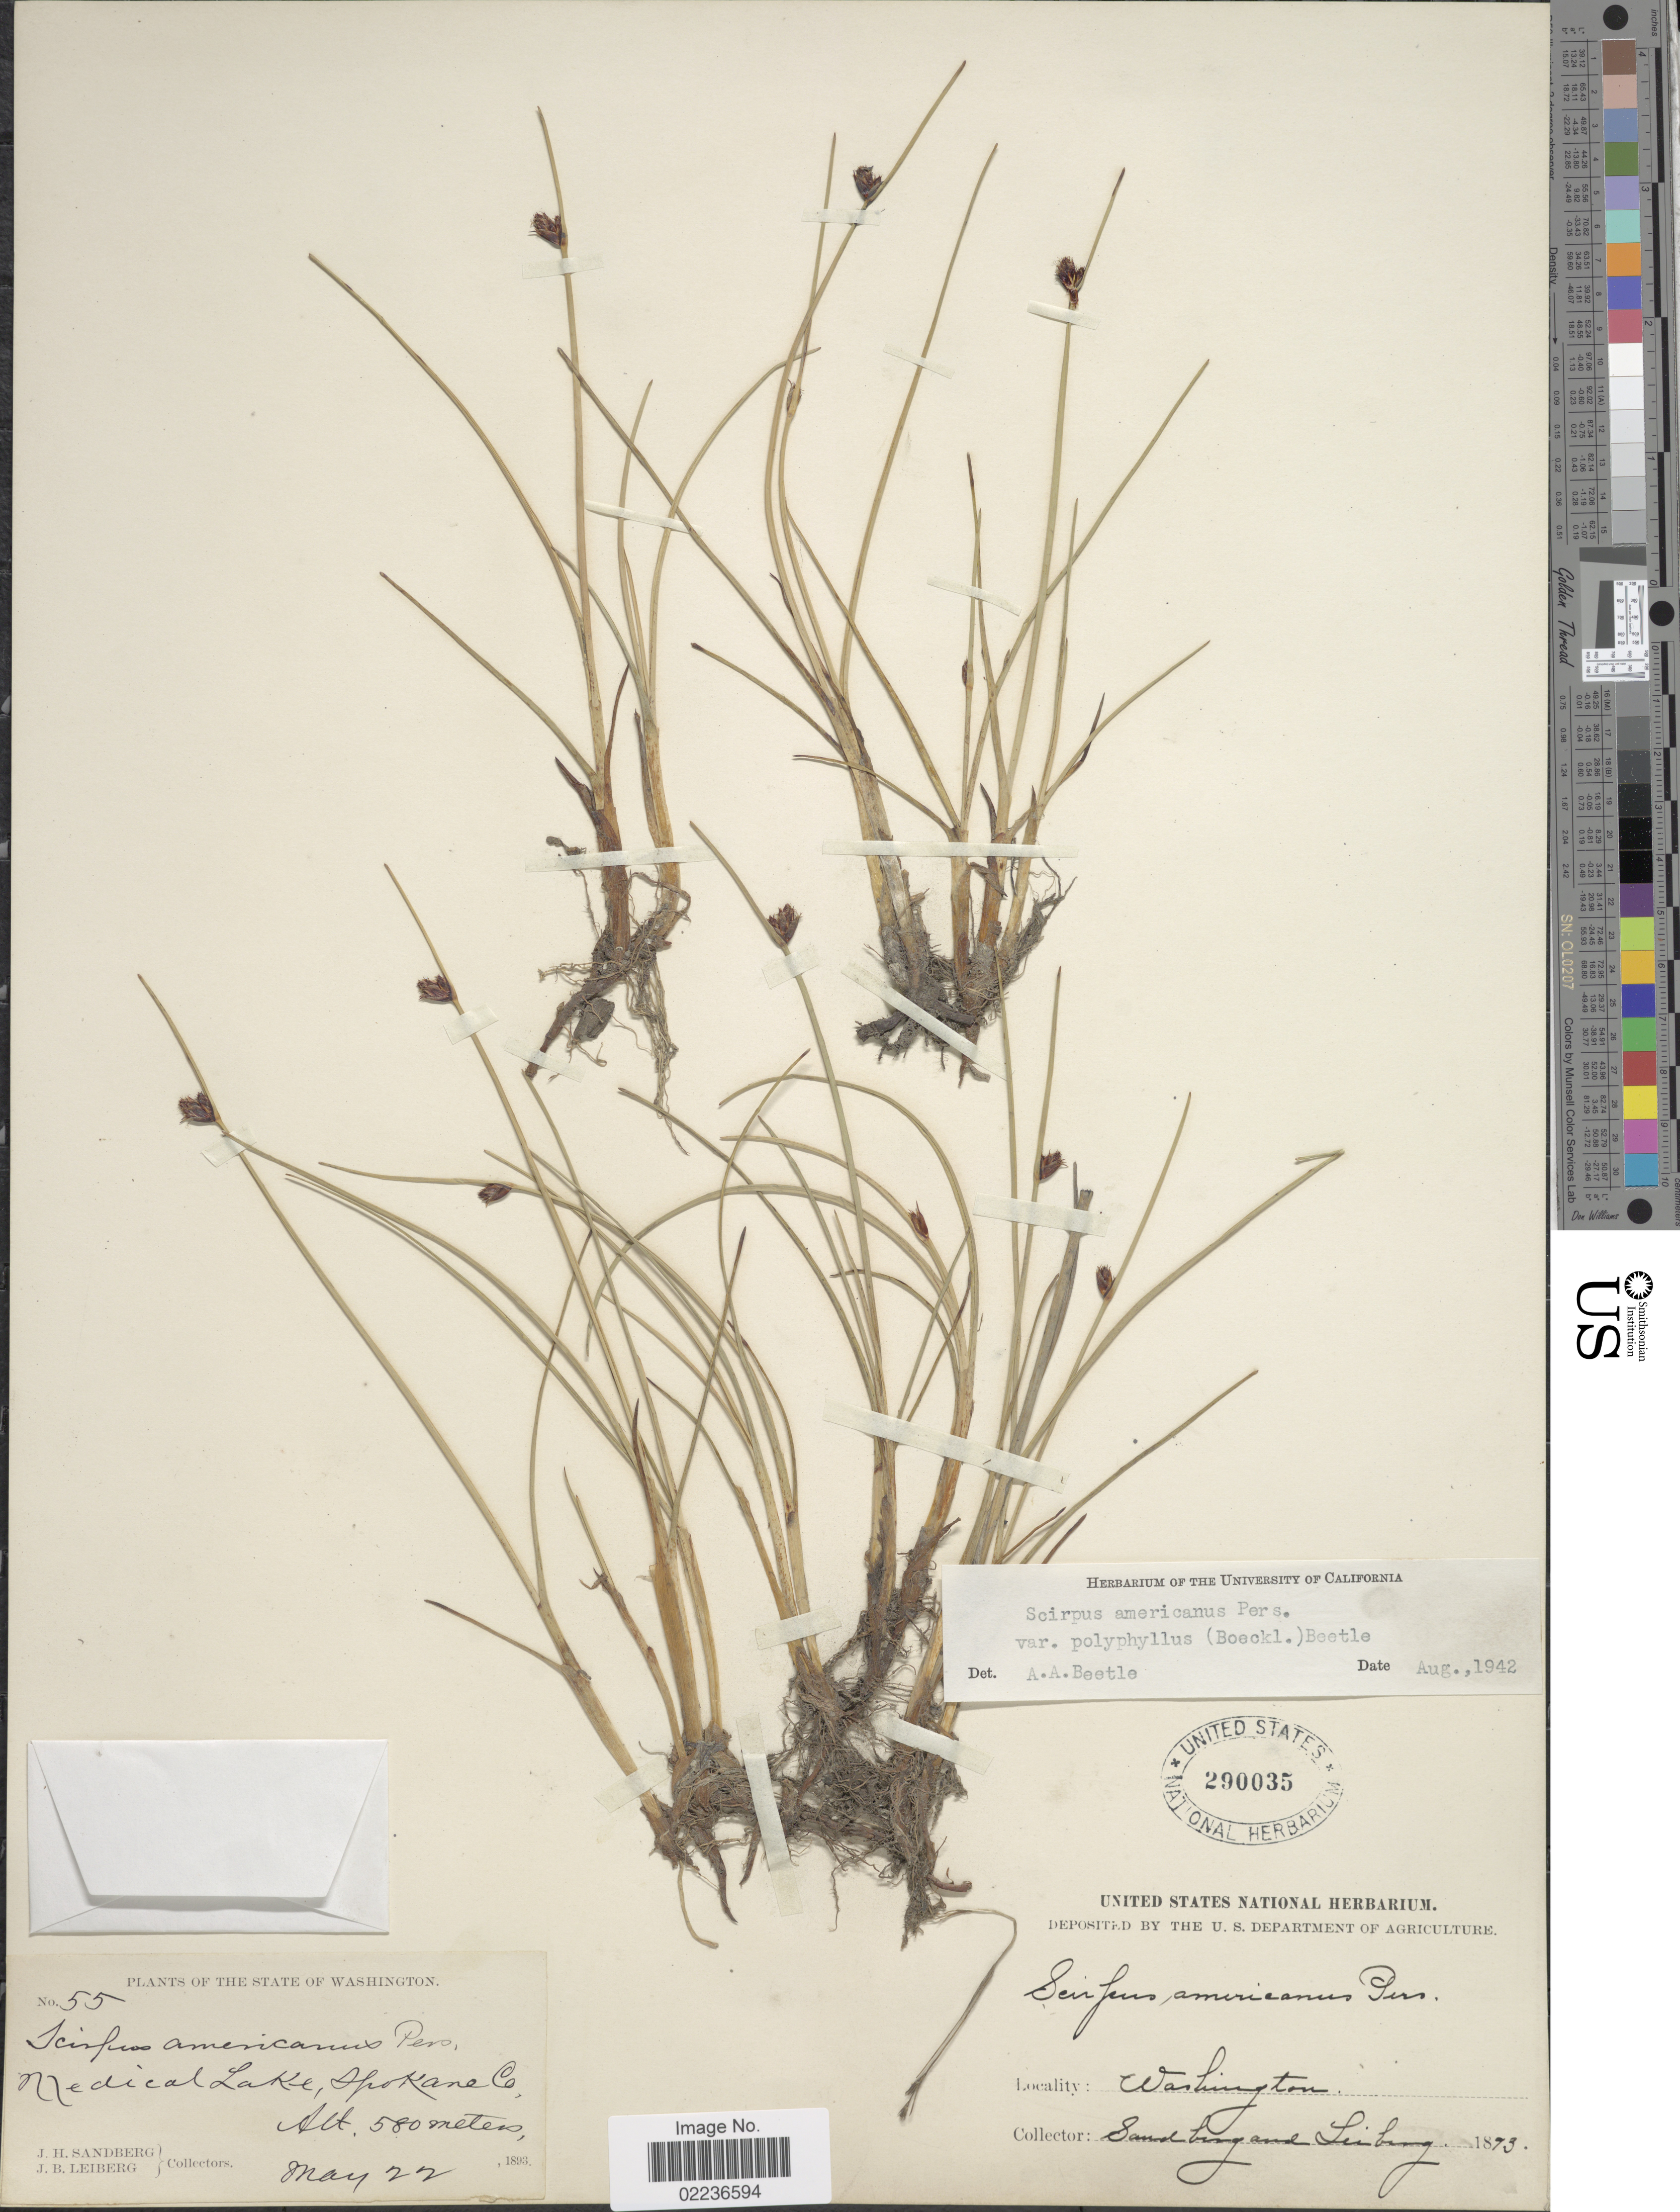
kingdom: Plantae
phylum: Tracheophyta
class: Liliopsida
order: Poales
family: Cyperaceae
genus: Schoenoplectus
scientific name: Schoenoplectus pungens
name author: (Vahl) Palla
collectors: J. H. Sandberg & J. B. Leiberg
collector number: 55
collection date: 1893-05-22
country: United States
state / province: Washington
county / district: Spokane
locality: Medical lake, Spokane Co.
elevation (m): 580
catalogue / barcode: US 290035